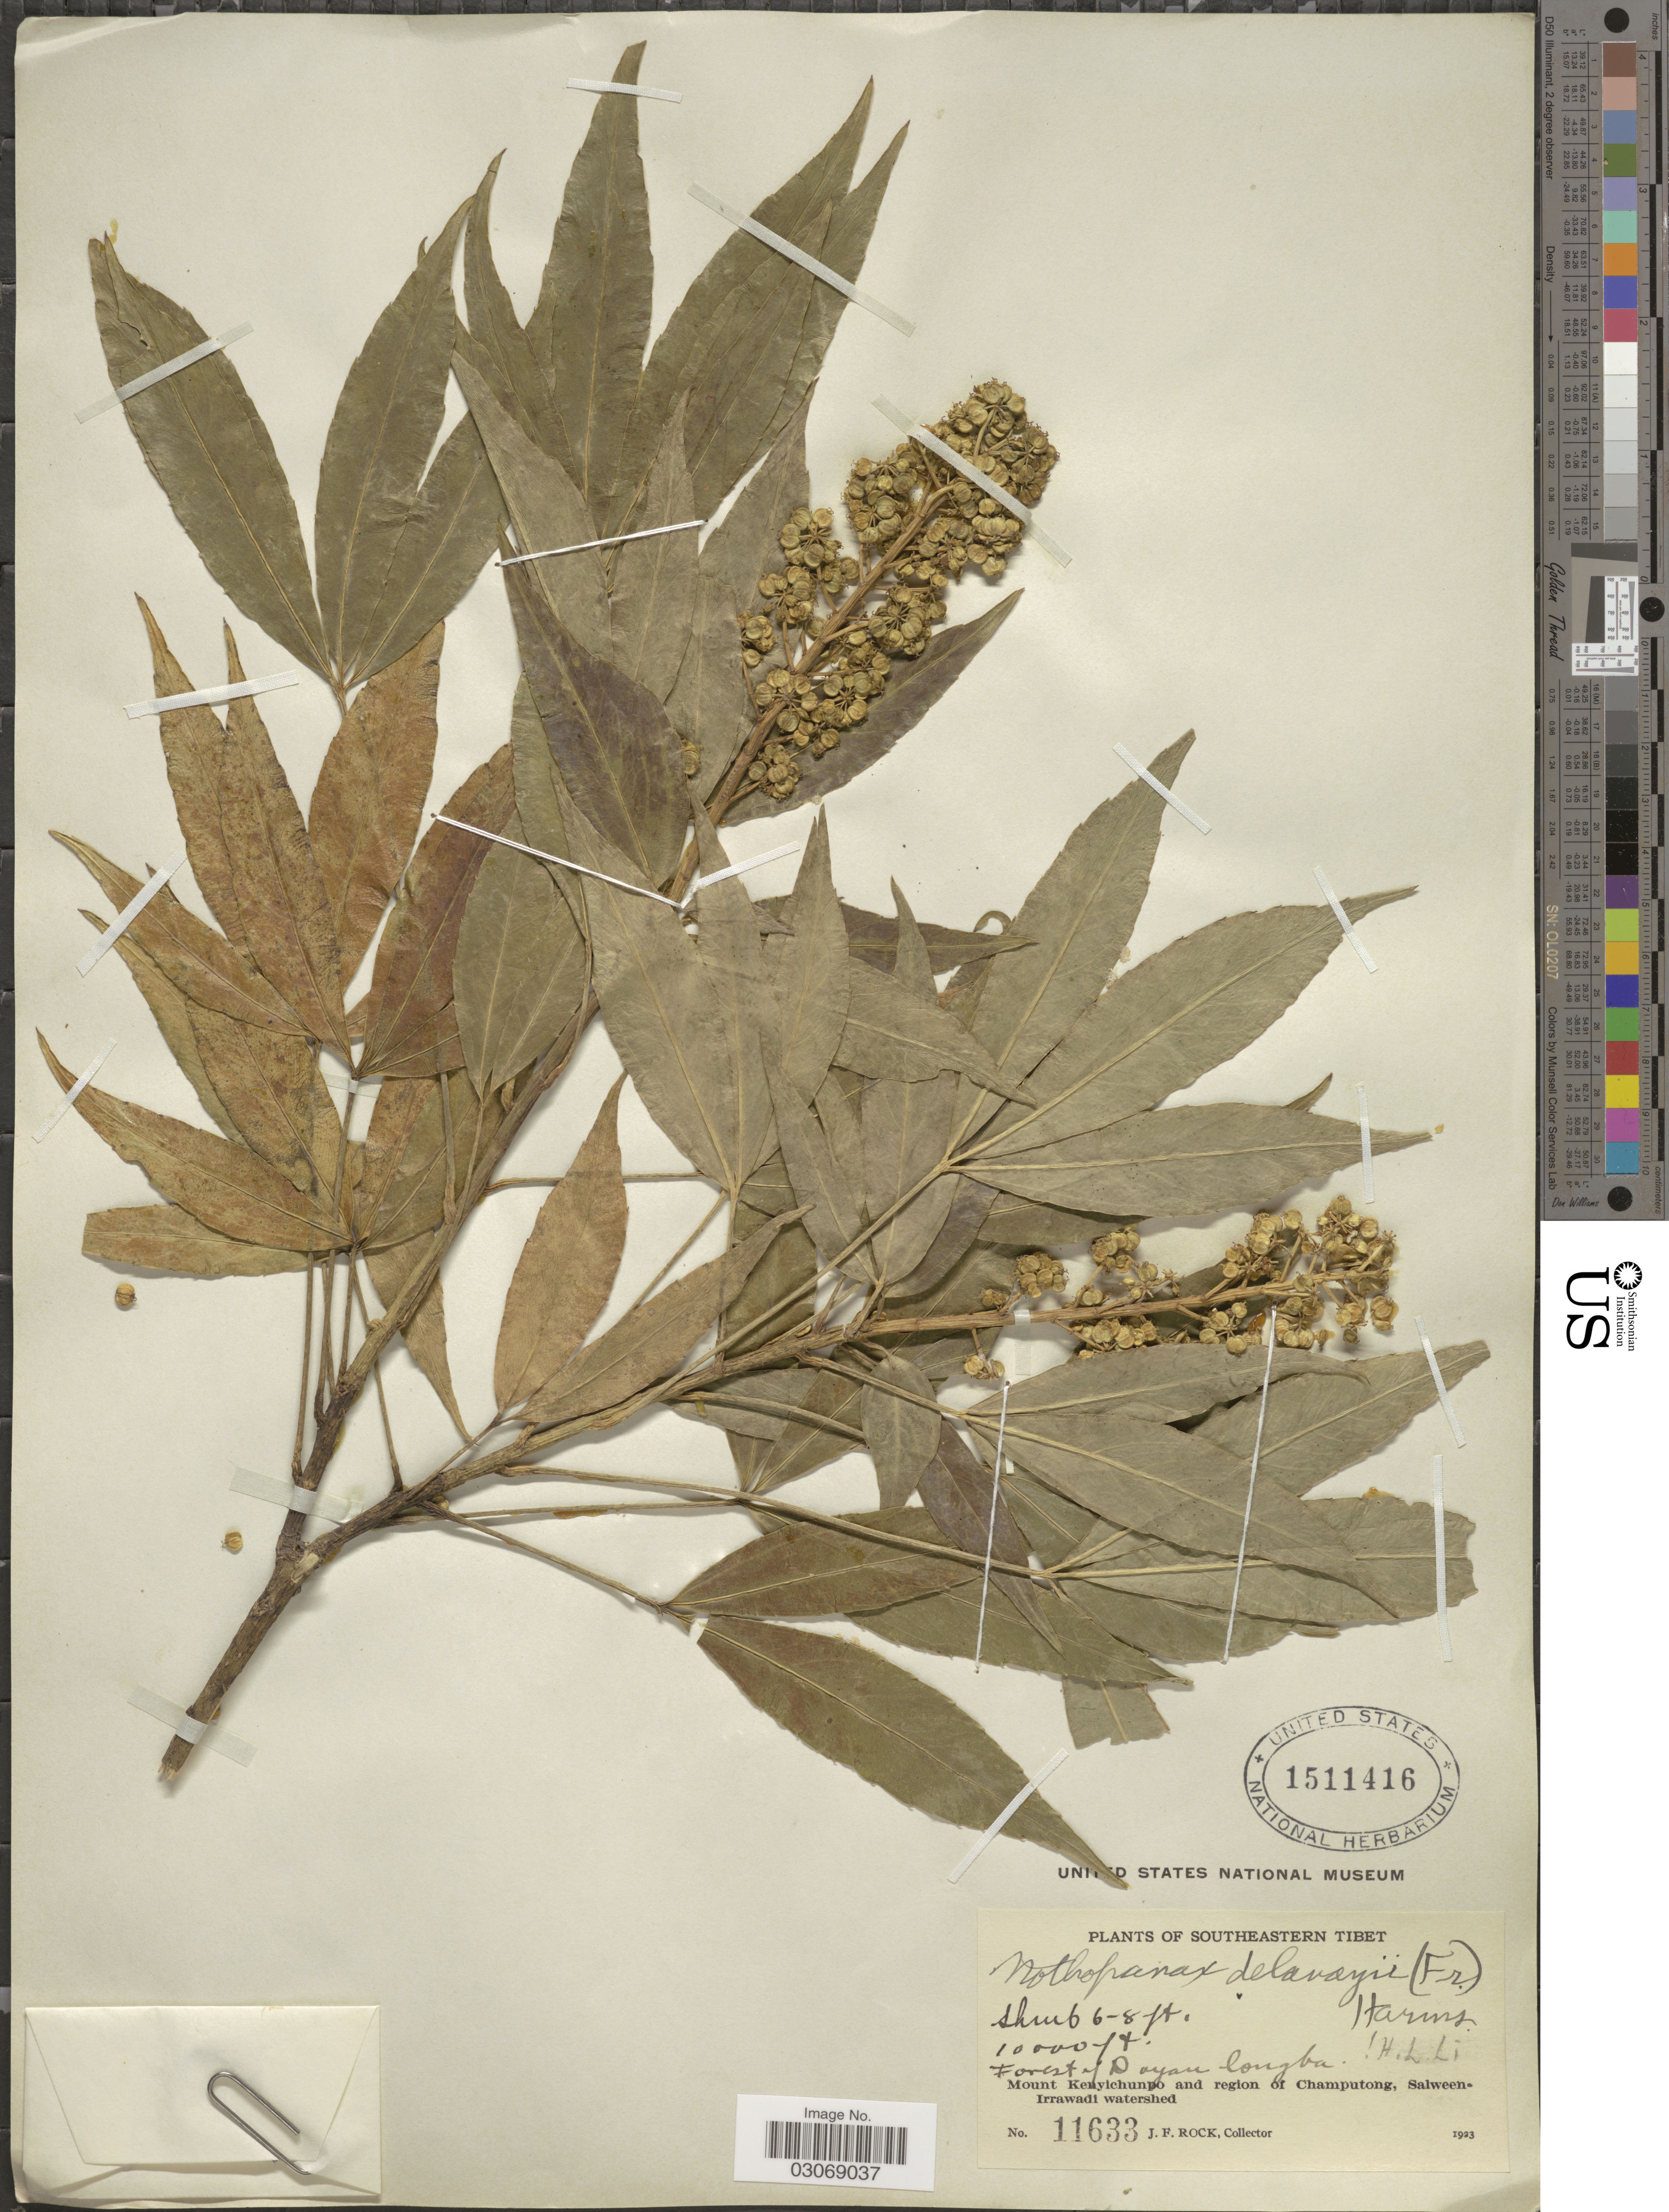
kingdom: Plantae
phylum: Tracheophyta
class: Magnoliopsida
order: Apiales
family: Araliaceae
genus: Nothopanax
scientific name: Nothopanax delavayi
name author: (Franch.) Harms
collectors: J. Rock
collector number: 11633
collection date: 1923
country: China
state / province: Xizang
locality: Forest of Dayan Longba. Mount Kenyichunpo and region of Champutong, Salween-Irrawadi watershed.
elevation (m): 3048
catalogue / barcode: US 1511416